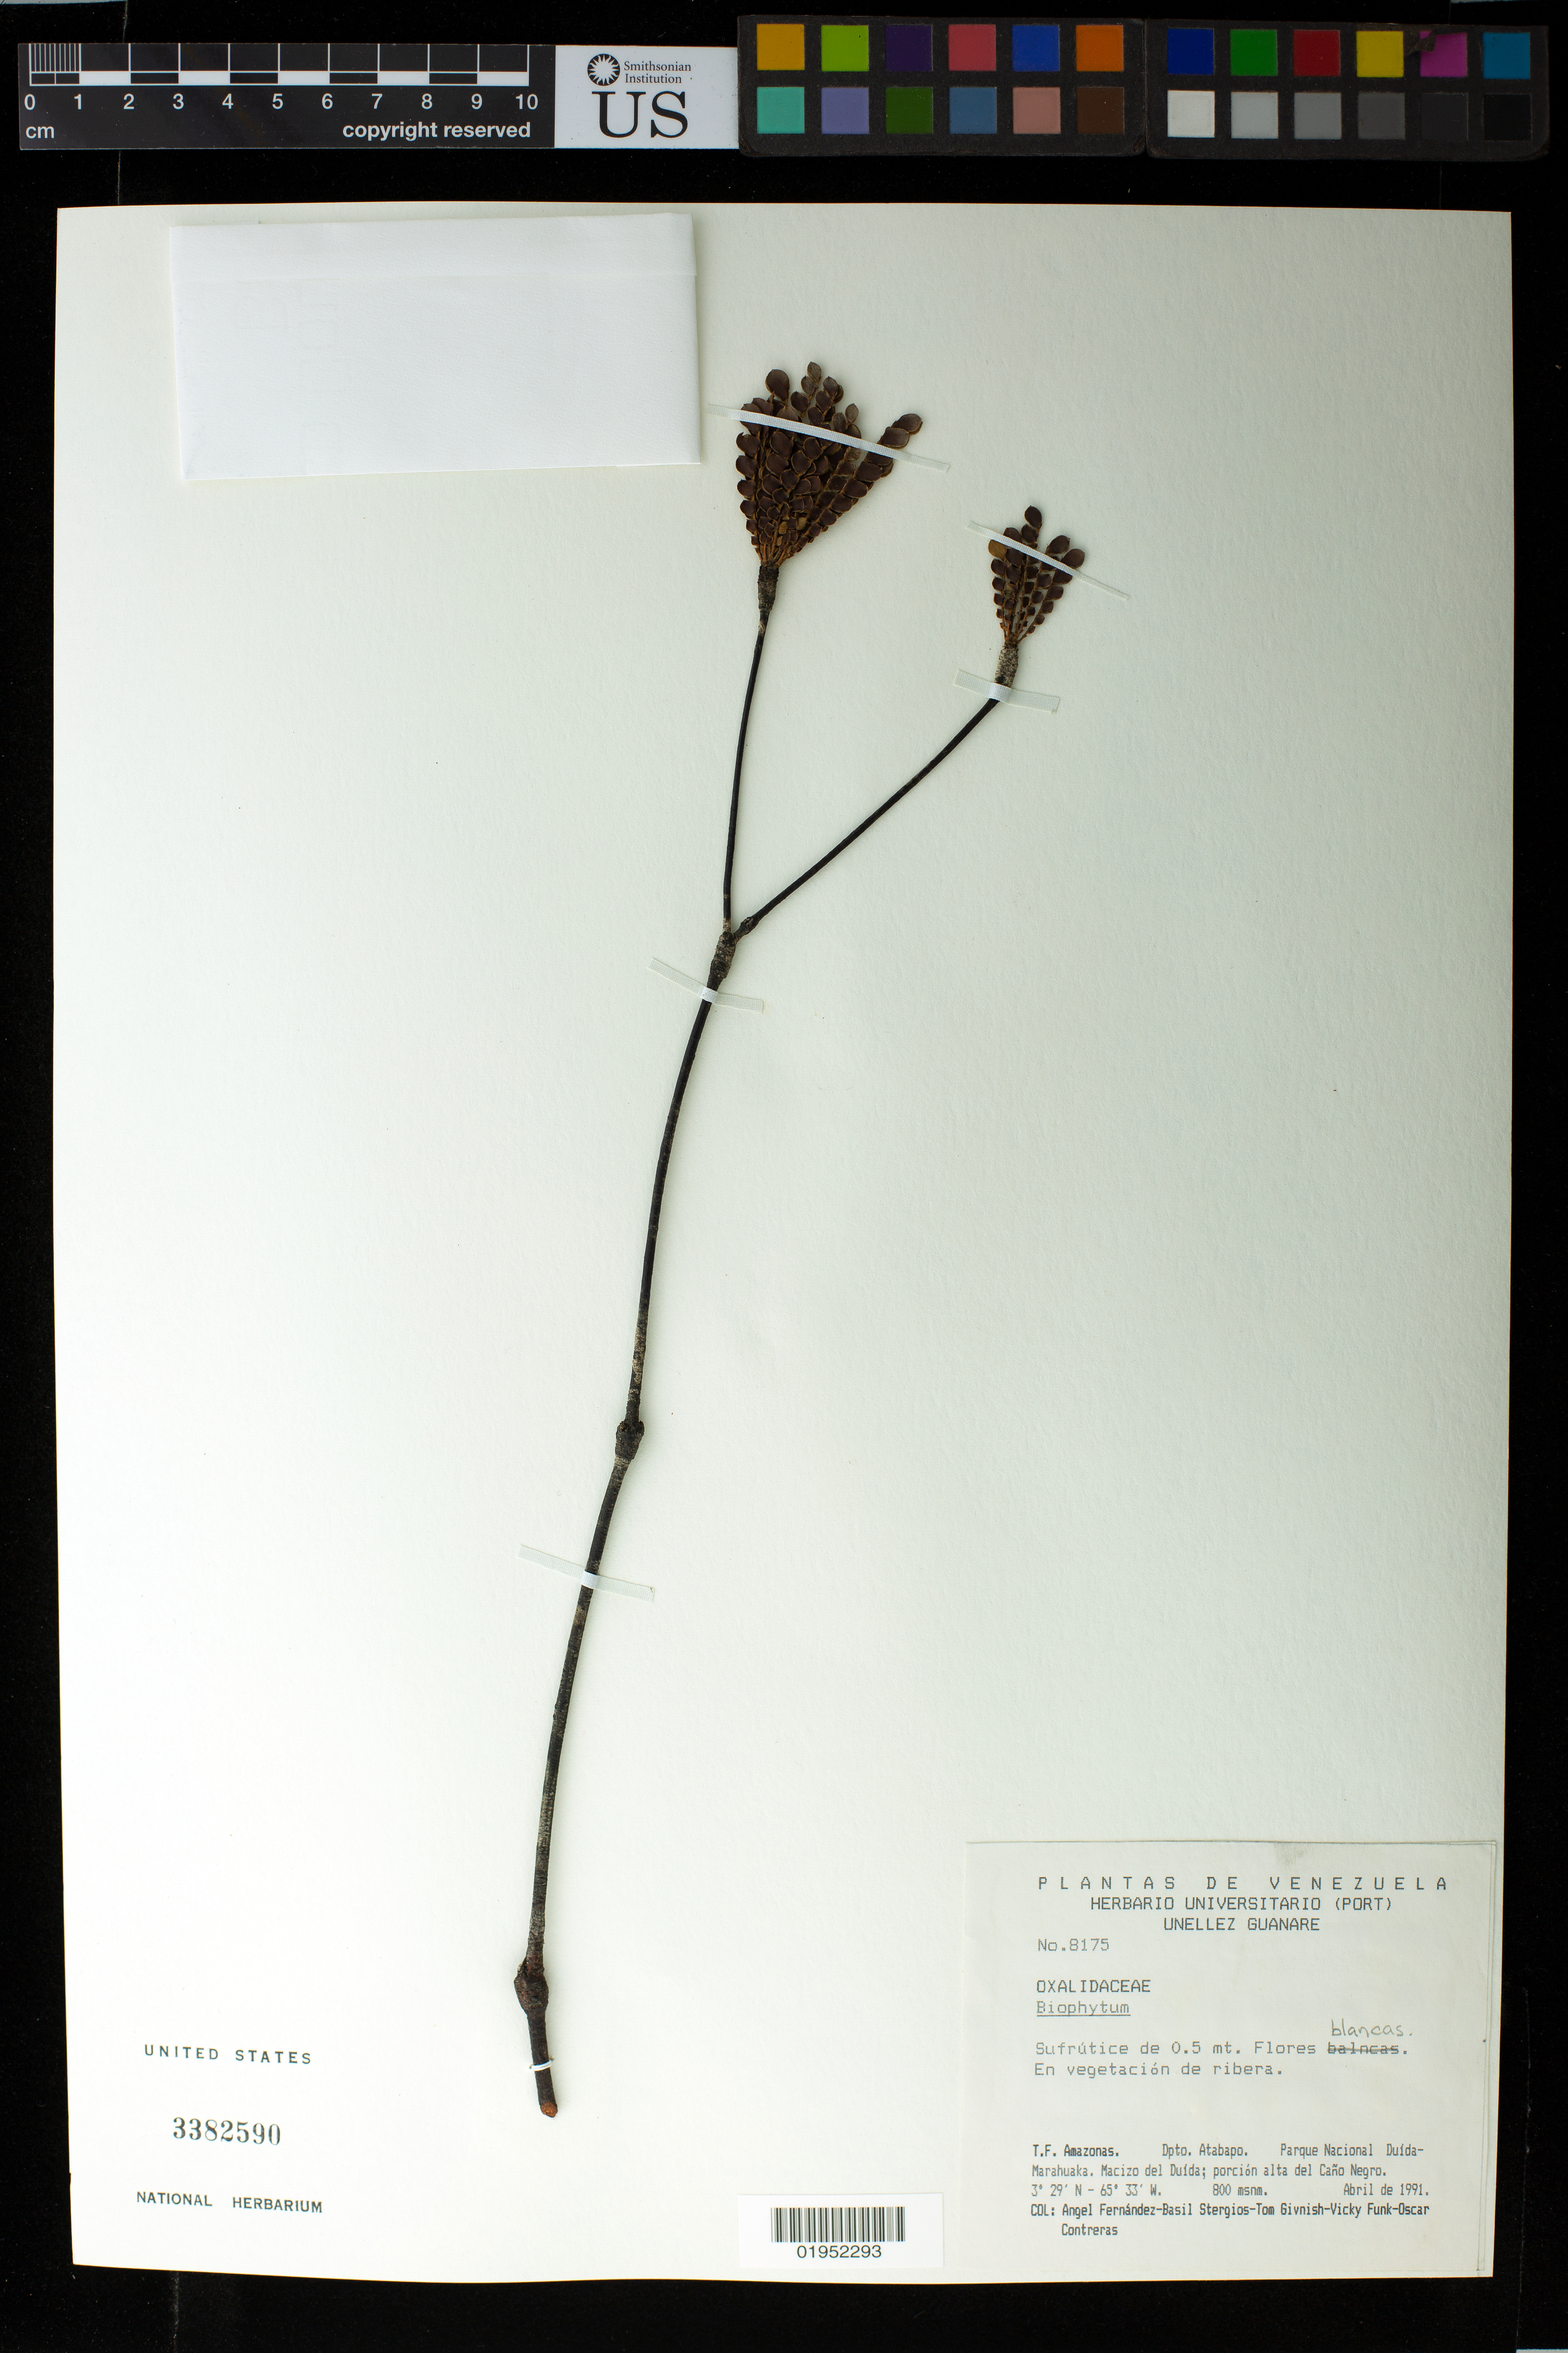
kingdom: Plantae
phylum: Tracheophyta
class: Magnoliopsida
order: Oxalidales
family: Oxalidaceae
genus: Biophytum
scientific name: Biophytum sp.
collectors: A. Fernández, B. G. Stergios, T. J. Givnish, V. Funk & O. Contreras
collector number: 8175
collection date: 1991-04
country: Venezuela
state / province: Amazonas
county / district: Atabapo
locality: Parque Nacional Duida-Marahuaka, Macizo del Duida, porcion alta del Cano Negro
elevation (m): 800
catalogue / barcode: US 3382590